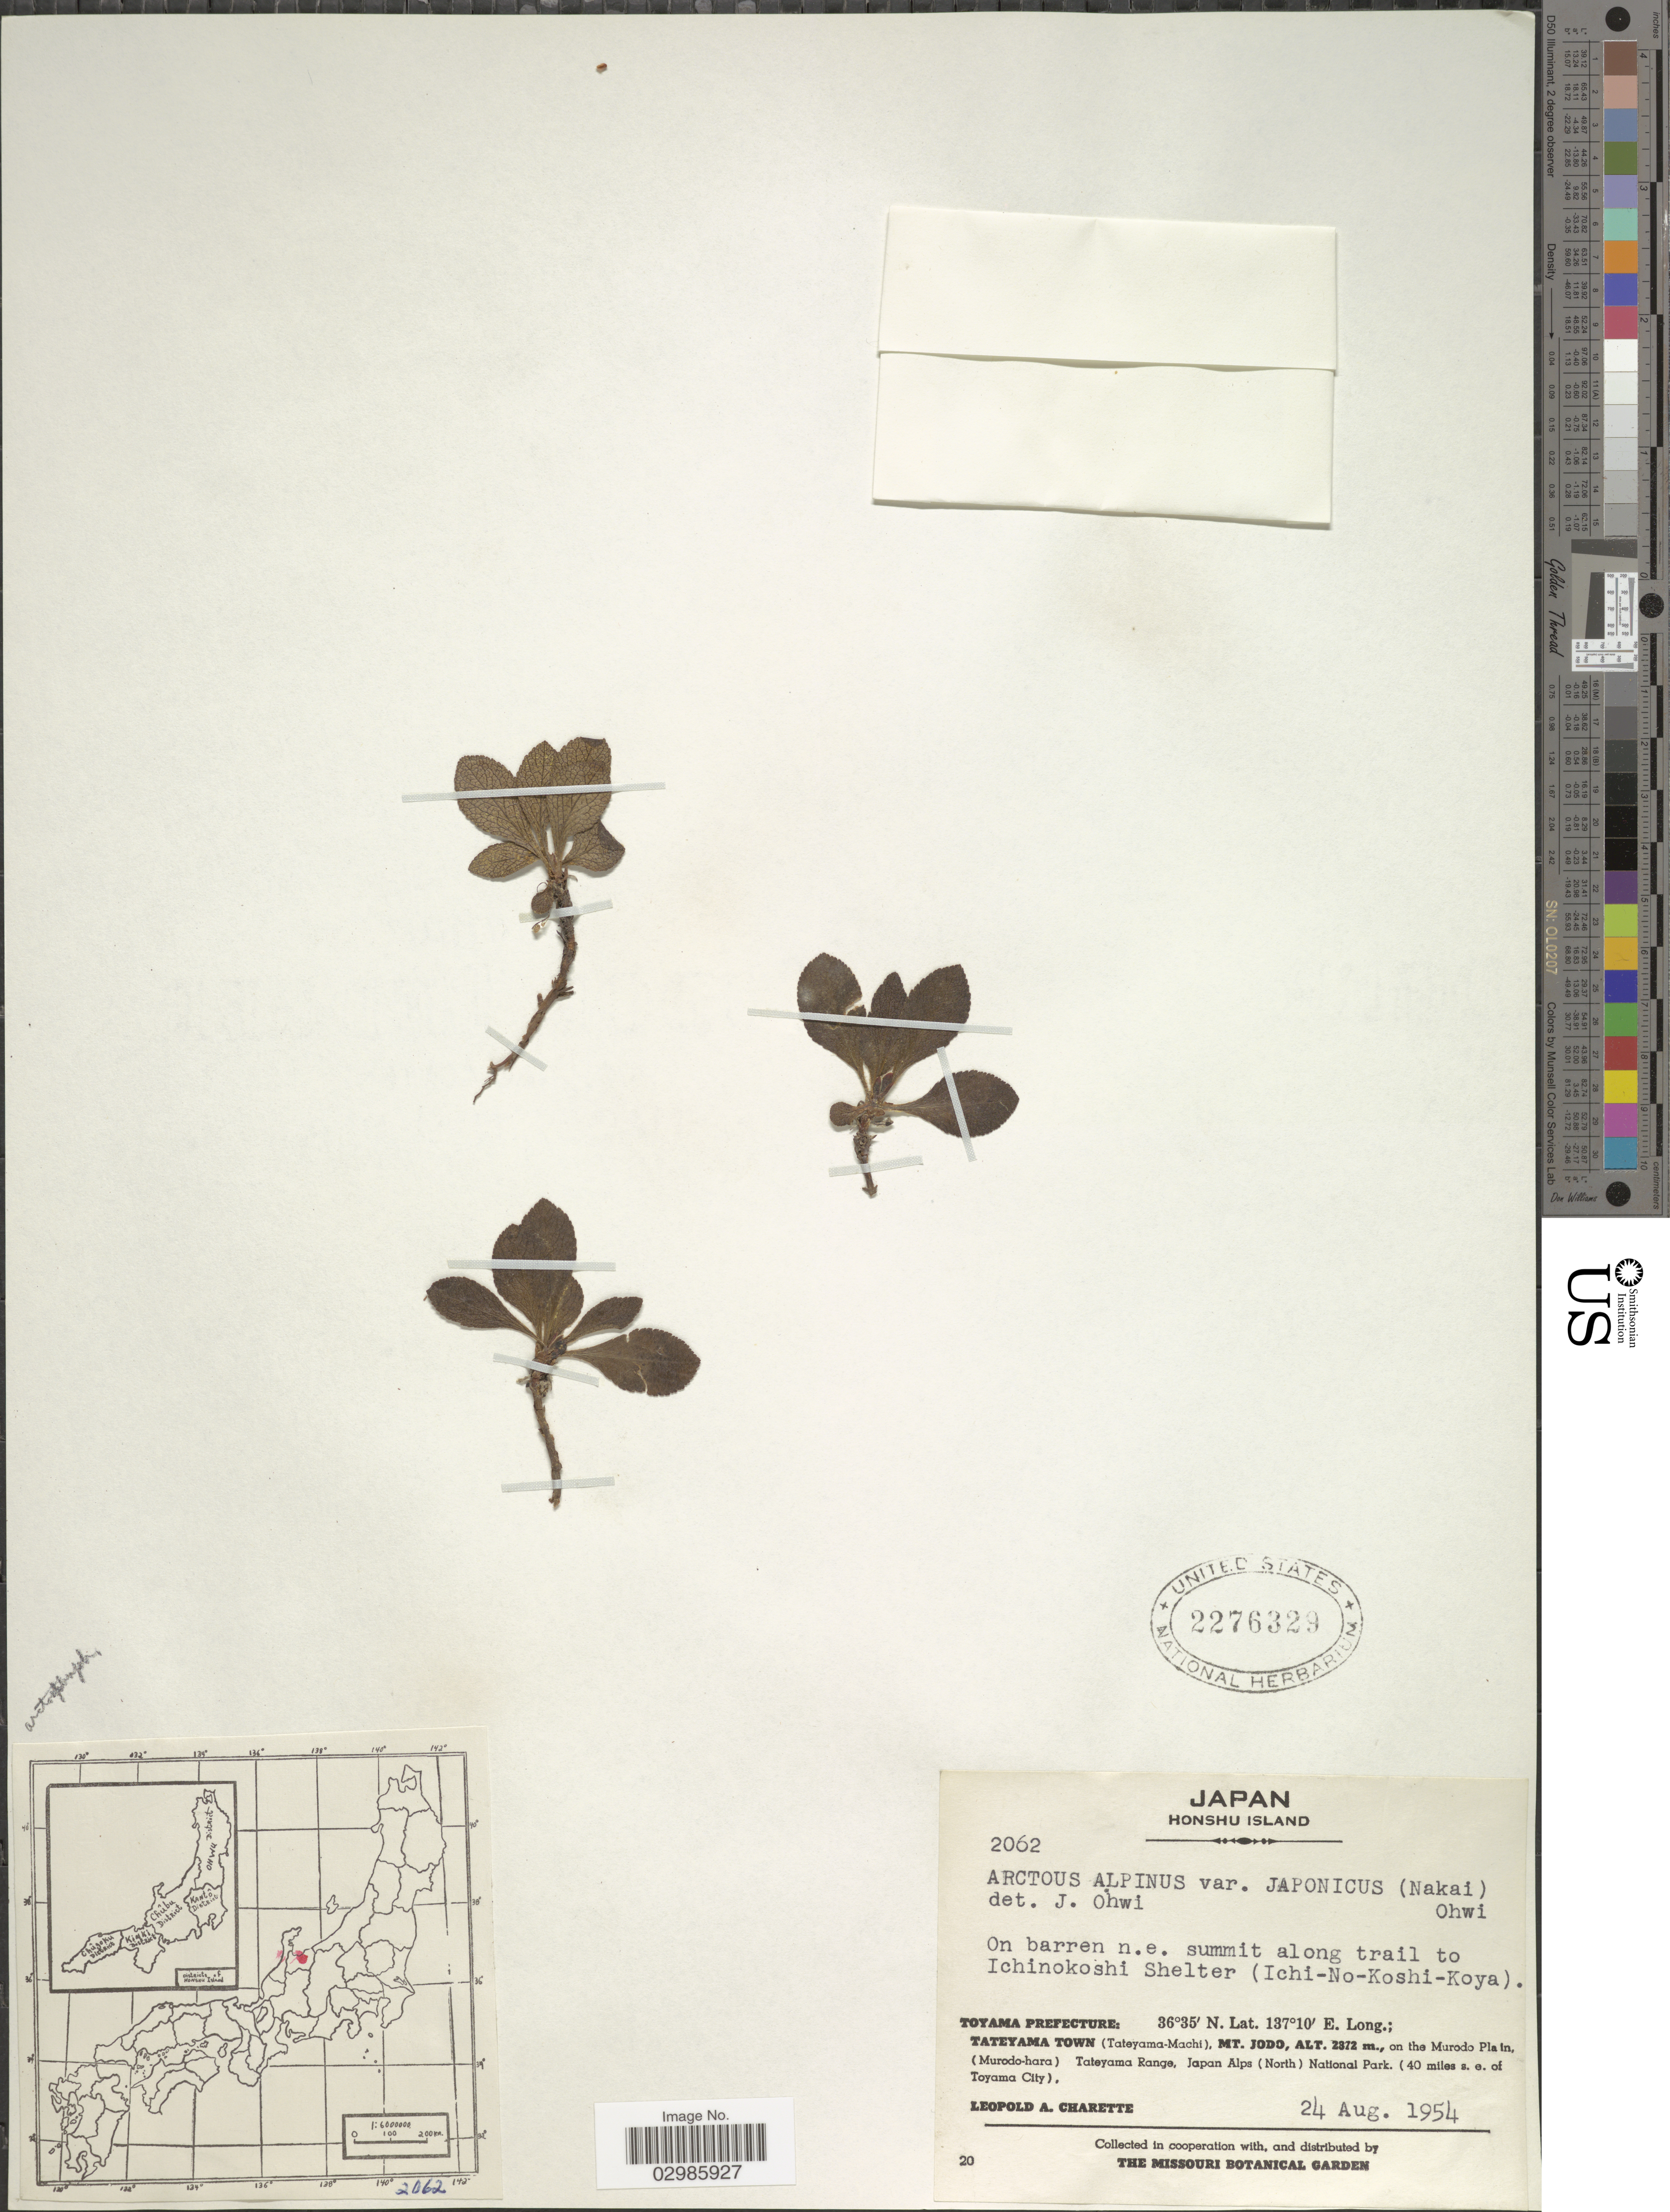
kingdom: Plantae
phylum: Tracheophyta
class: Magnoliopsida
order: Ericales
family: Ericaceae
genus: Arctous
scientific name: Arctous alpina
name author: (L.) Nied.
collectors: L. A. Charette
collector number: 2062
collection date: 1954-08-24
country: Japan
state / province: Toyama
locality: Honshu Island. On barren n.e. summit along trail to Ichinokoshi Shelter (Ichi-No-Koshi-Koya). Toyama Prefecture. Tateyama Town (Tateyama-Machi), Mt. Jodo, on the Murodo Plain (Murodo-hara) Tateyama Range, Japan Alps (North) National Park. (40 miles s.e. of Toyama City).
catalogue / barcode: US 2276329